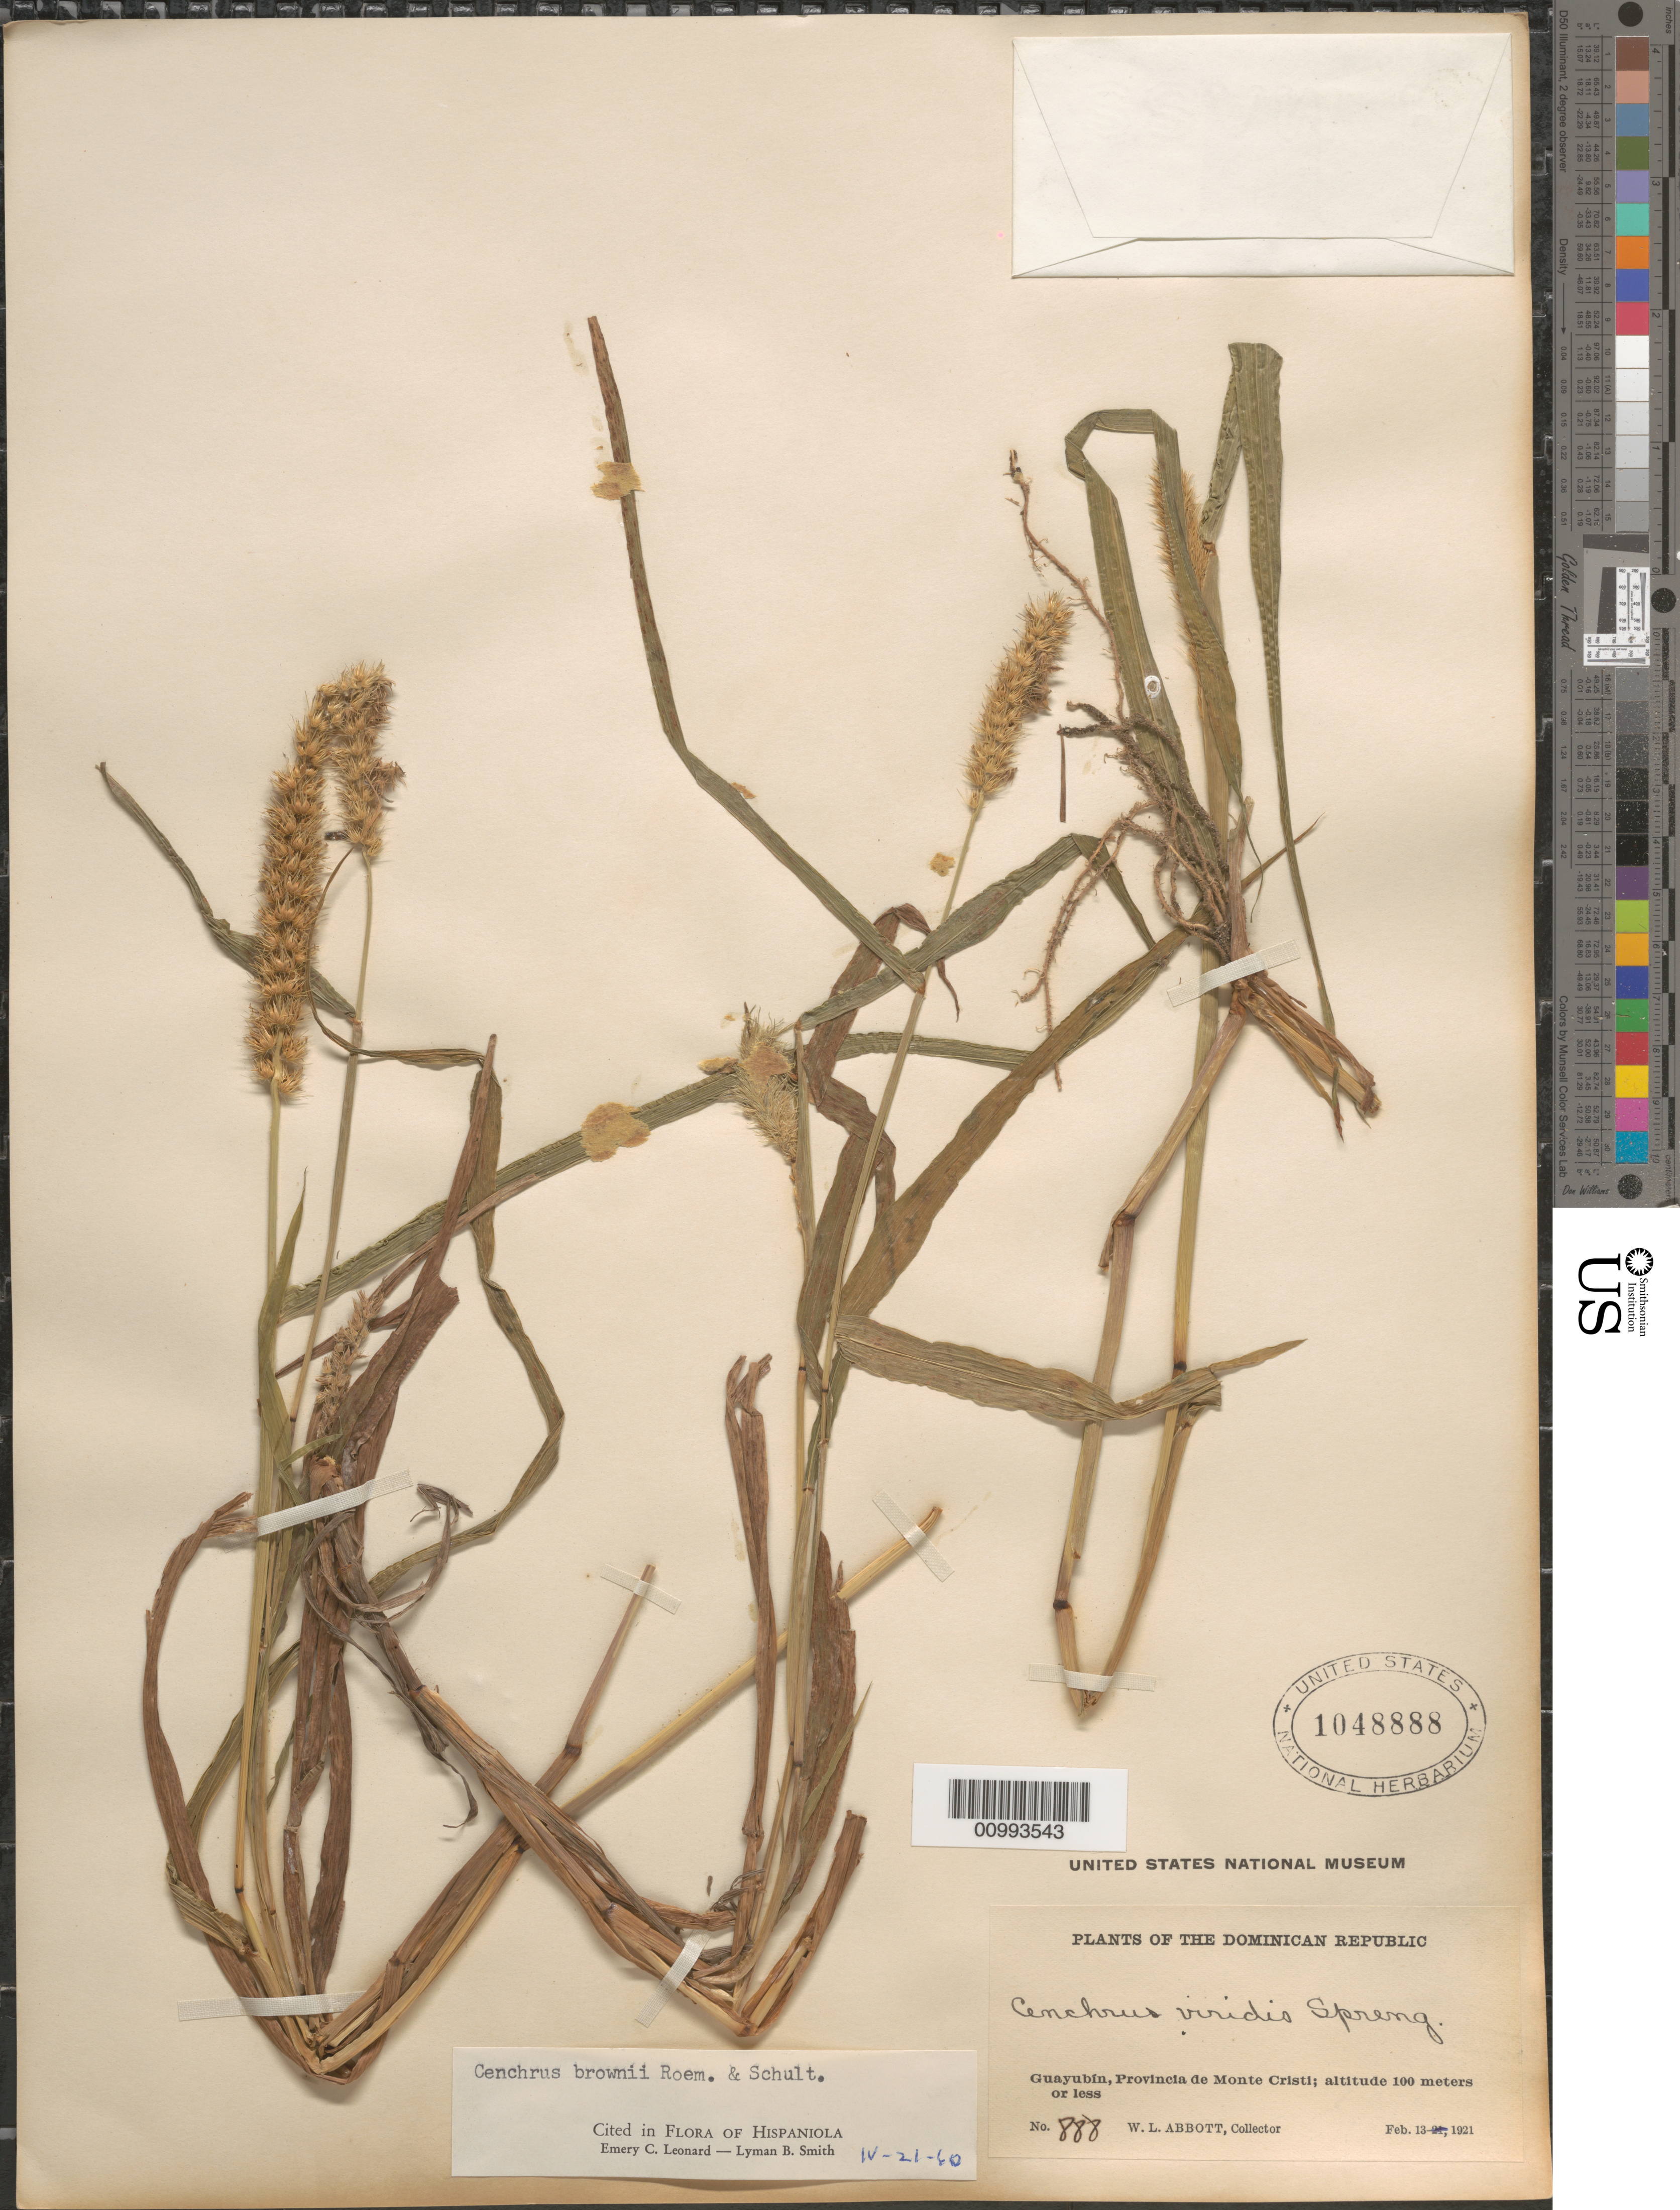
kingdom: Plantae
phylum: Tracheophyta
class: Liliopsida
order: Poales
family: Poaceae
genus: Cenchrus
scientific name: Cenchrus brownii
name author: Roem. & Schult.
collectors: W. L. Abbott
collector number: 888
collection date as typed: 13 Feb 1921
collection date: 1921-02-13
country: Dominican Republic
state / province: Monte Cristi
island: Hispaniola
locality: Guayubin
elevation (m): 100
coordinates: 0 N, 0 E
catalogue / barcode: US 1048888